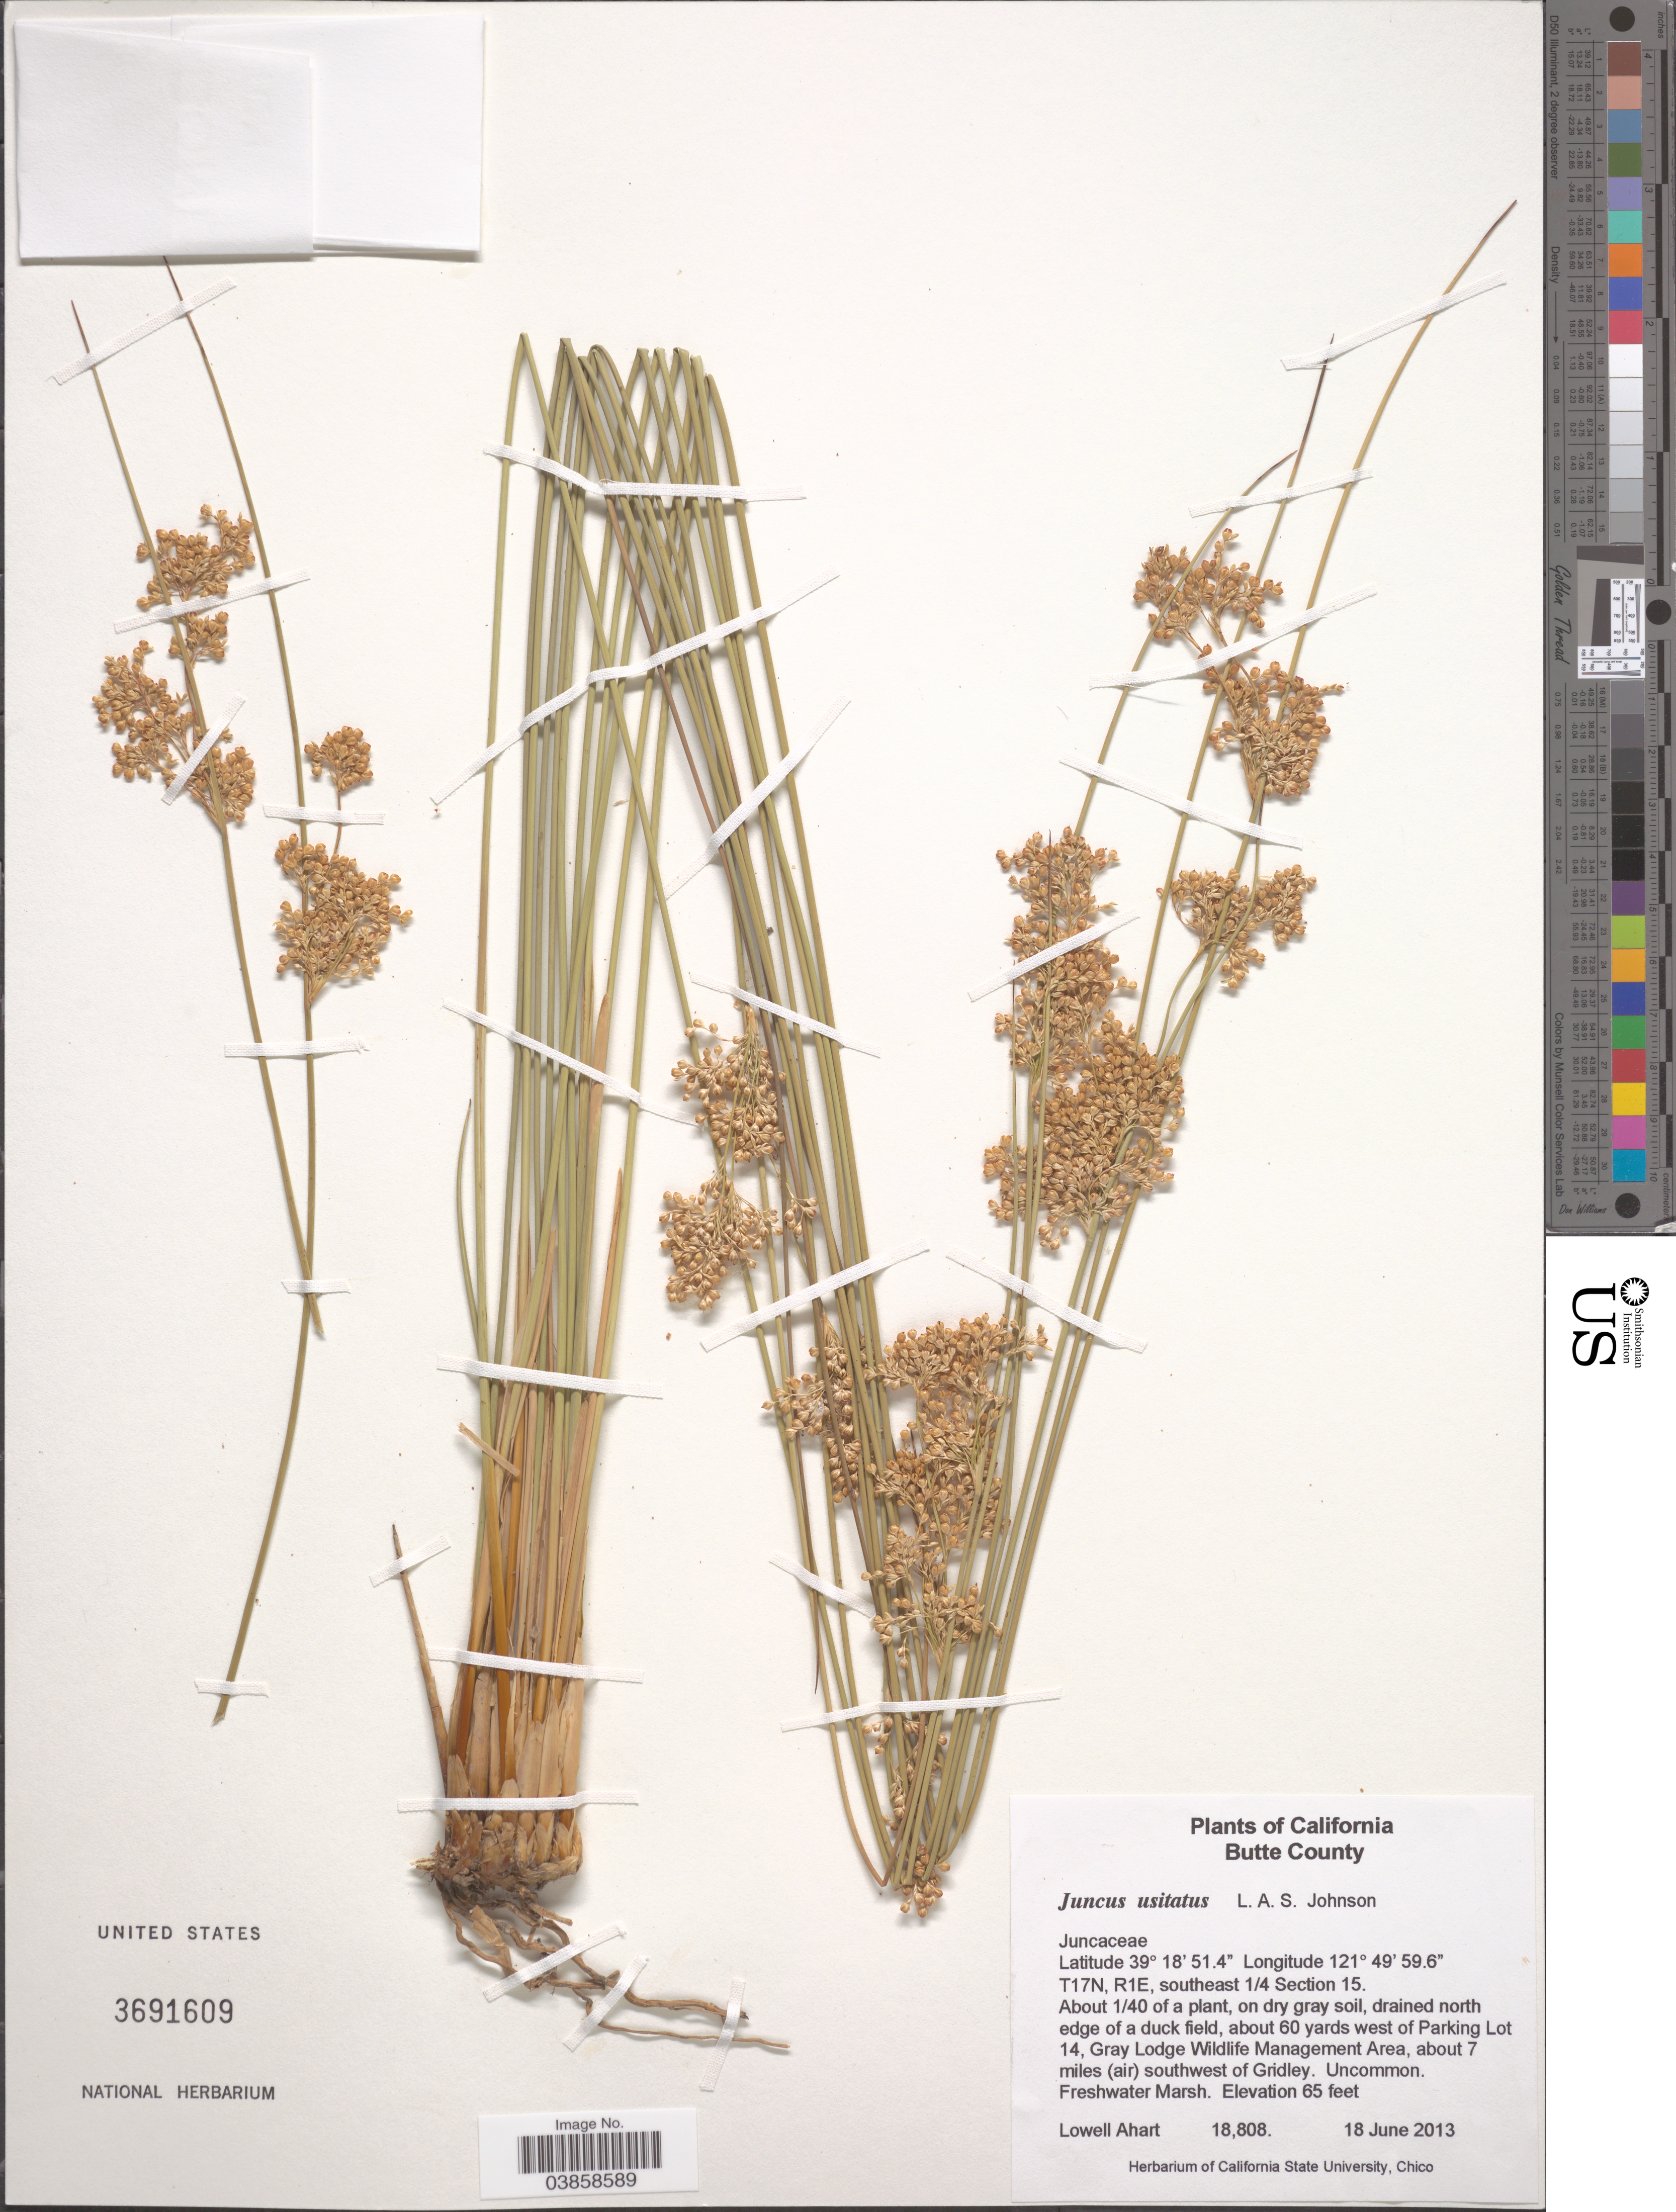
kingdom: Plantae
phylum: Tracheophyta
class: Liliopsida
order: Poales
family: Juncaceae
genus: Juncus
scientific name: Juncus usitatus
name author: L.A.S. Johnson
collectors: L. Ahart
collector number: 18808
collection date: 2013-06-18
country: United States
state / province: California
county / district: Butte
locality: Butte County. T17N, R1E, southeast ¼ Section 15. Drained north edge of a duck field, about 60 yards west of Parking Lot 14, Gray Lodge Wildlife Management Area, about 7 miles (air) southwest of Gridley.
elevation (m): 20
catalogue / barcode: US 3691609